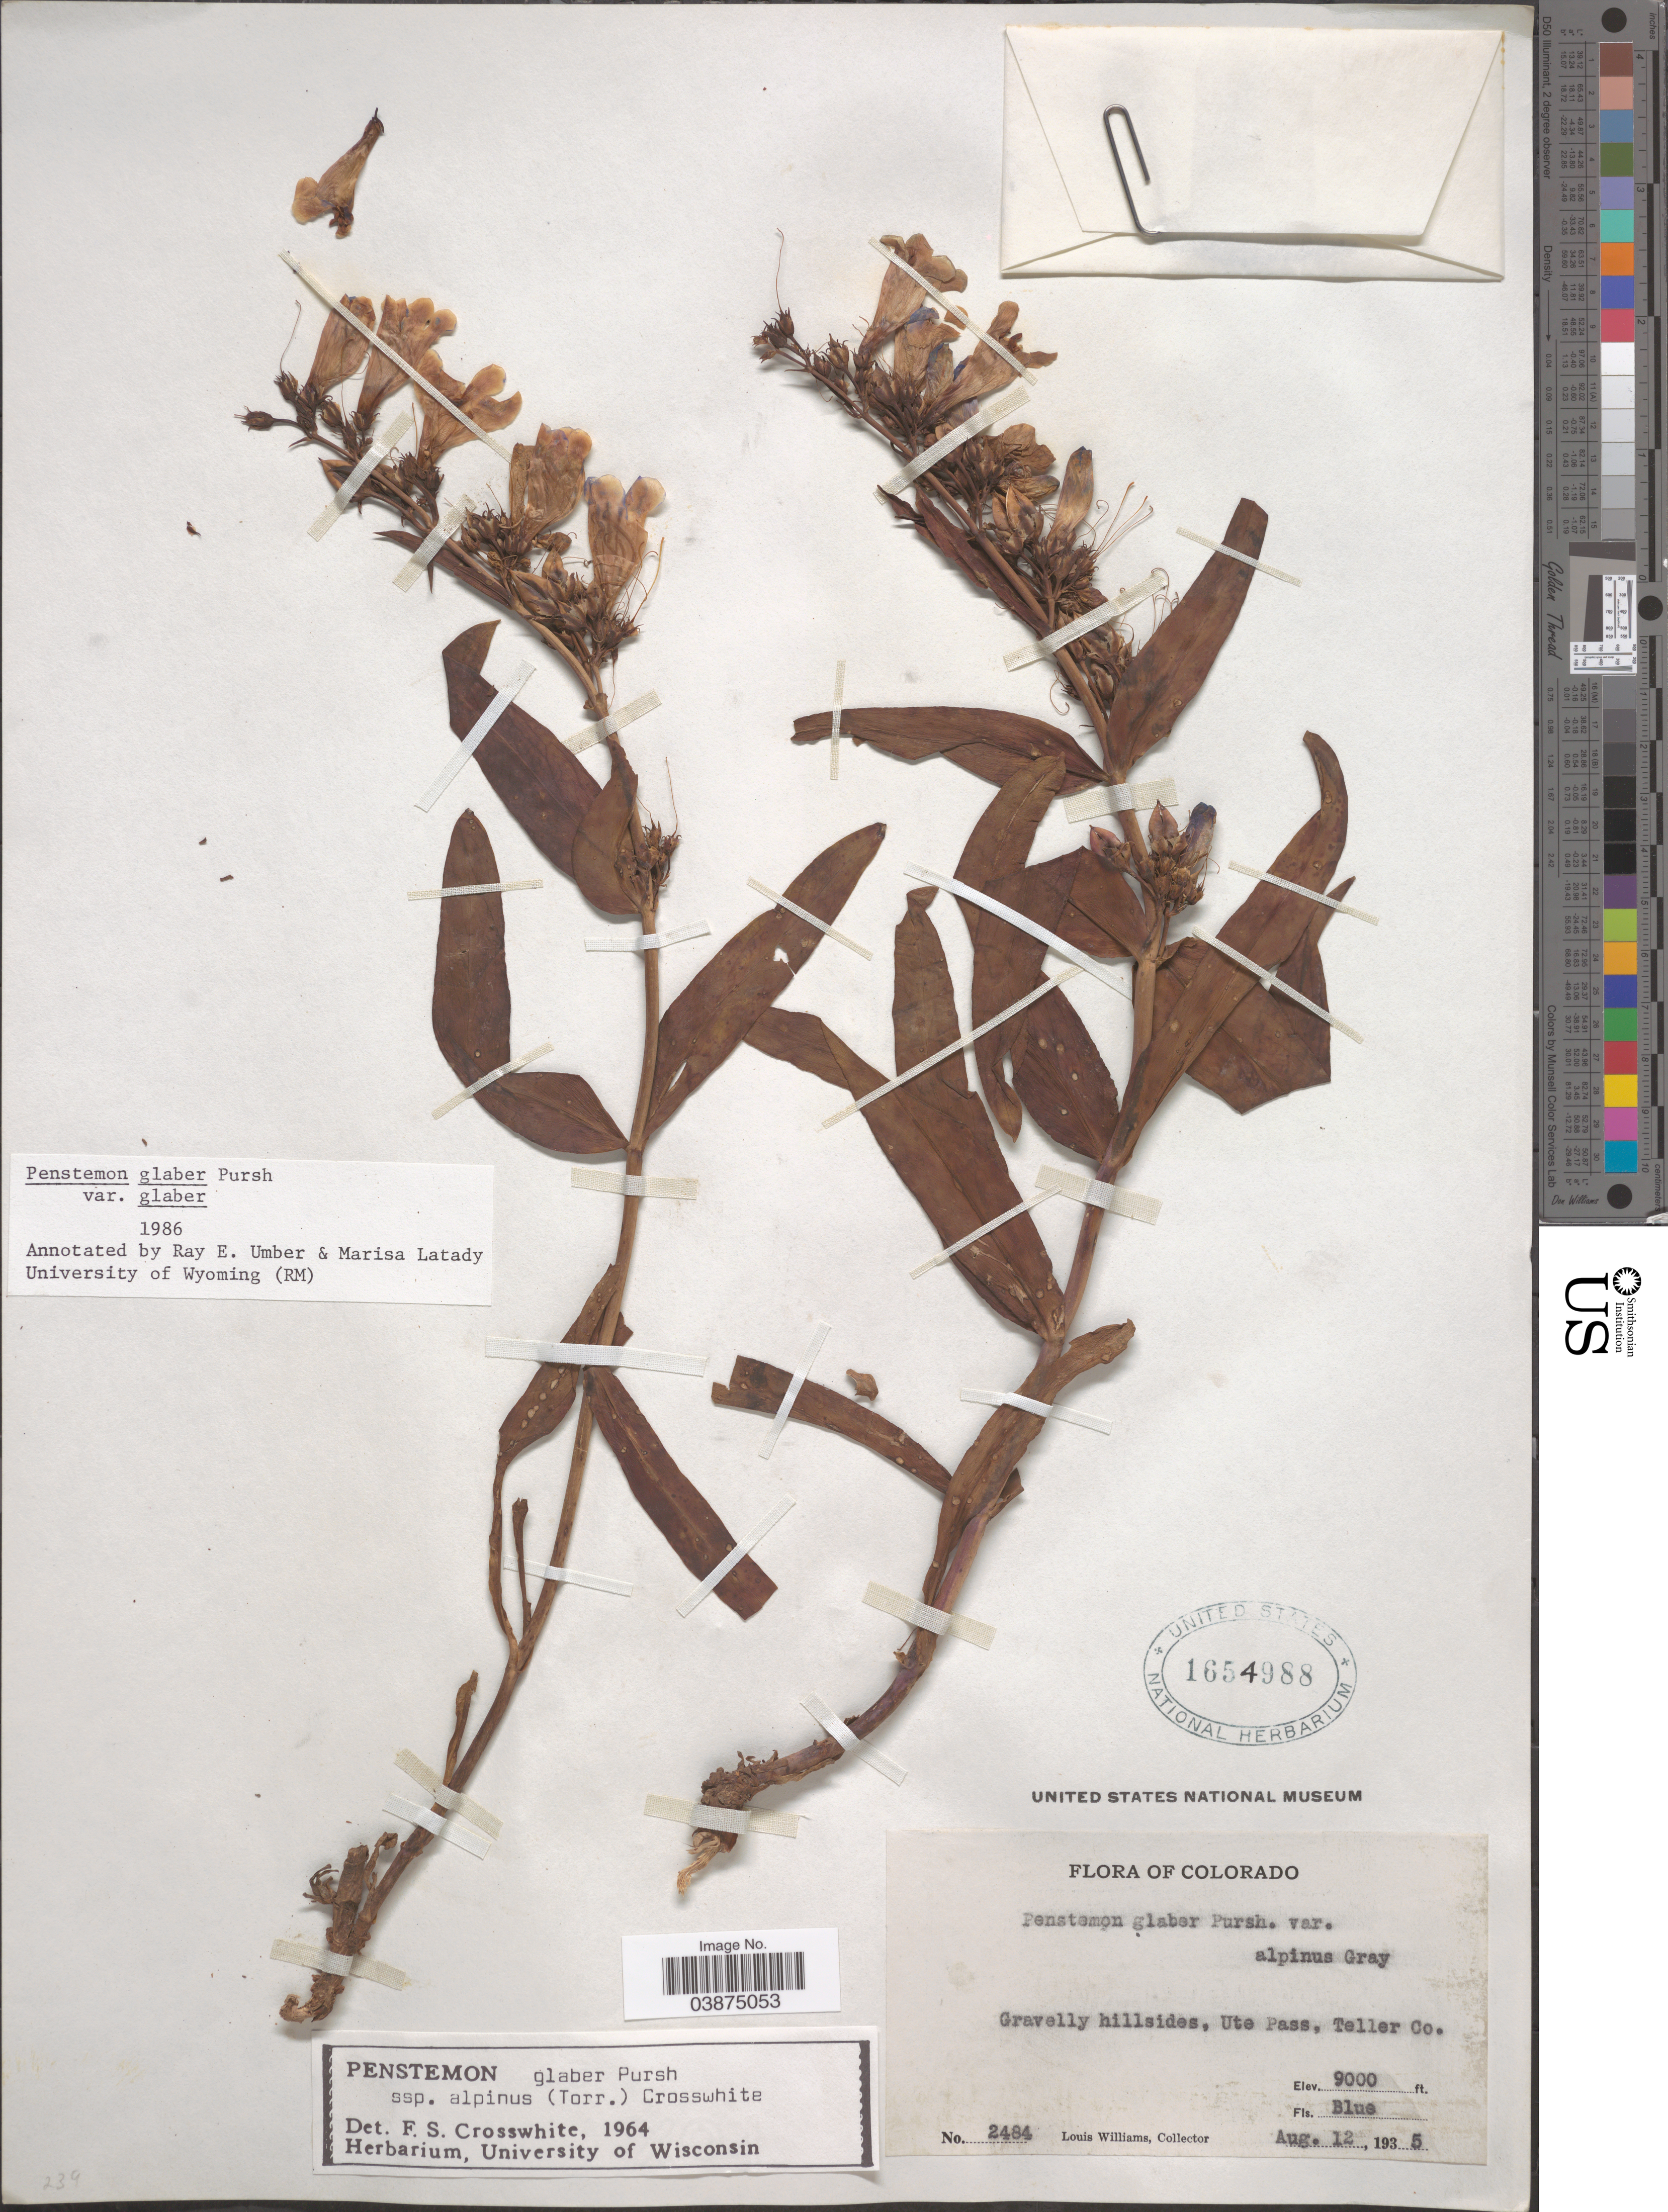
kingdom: Plantae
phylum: Tracheophyta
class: Magnoliopsida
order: Lamiales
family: Plantaginaceae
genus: Penstemon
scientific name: Penstemon glaber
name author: Pursh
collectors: L. Williams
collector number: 2484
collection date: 1935-08-12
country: United States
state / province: Colorado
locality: Gravelly hillsides, Ute Pass, Teller Co.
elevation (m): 2743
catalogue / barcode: US 1654988